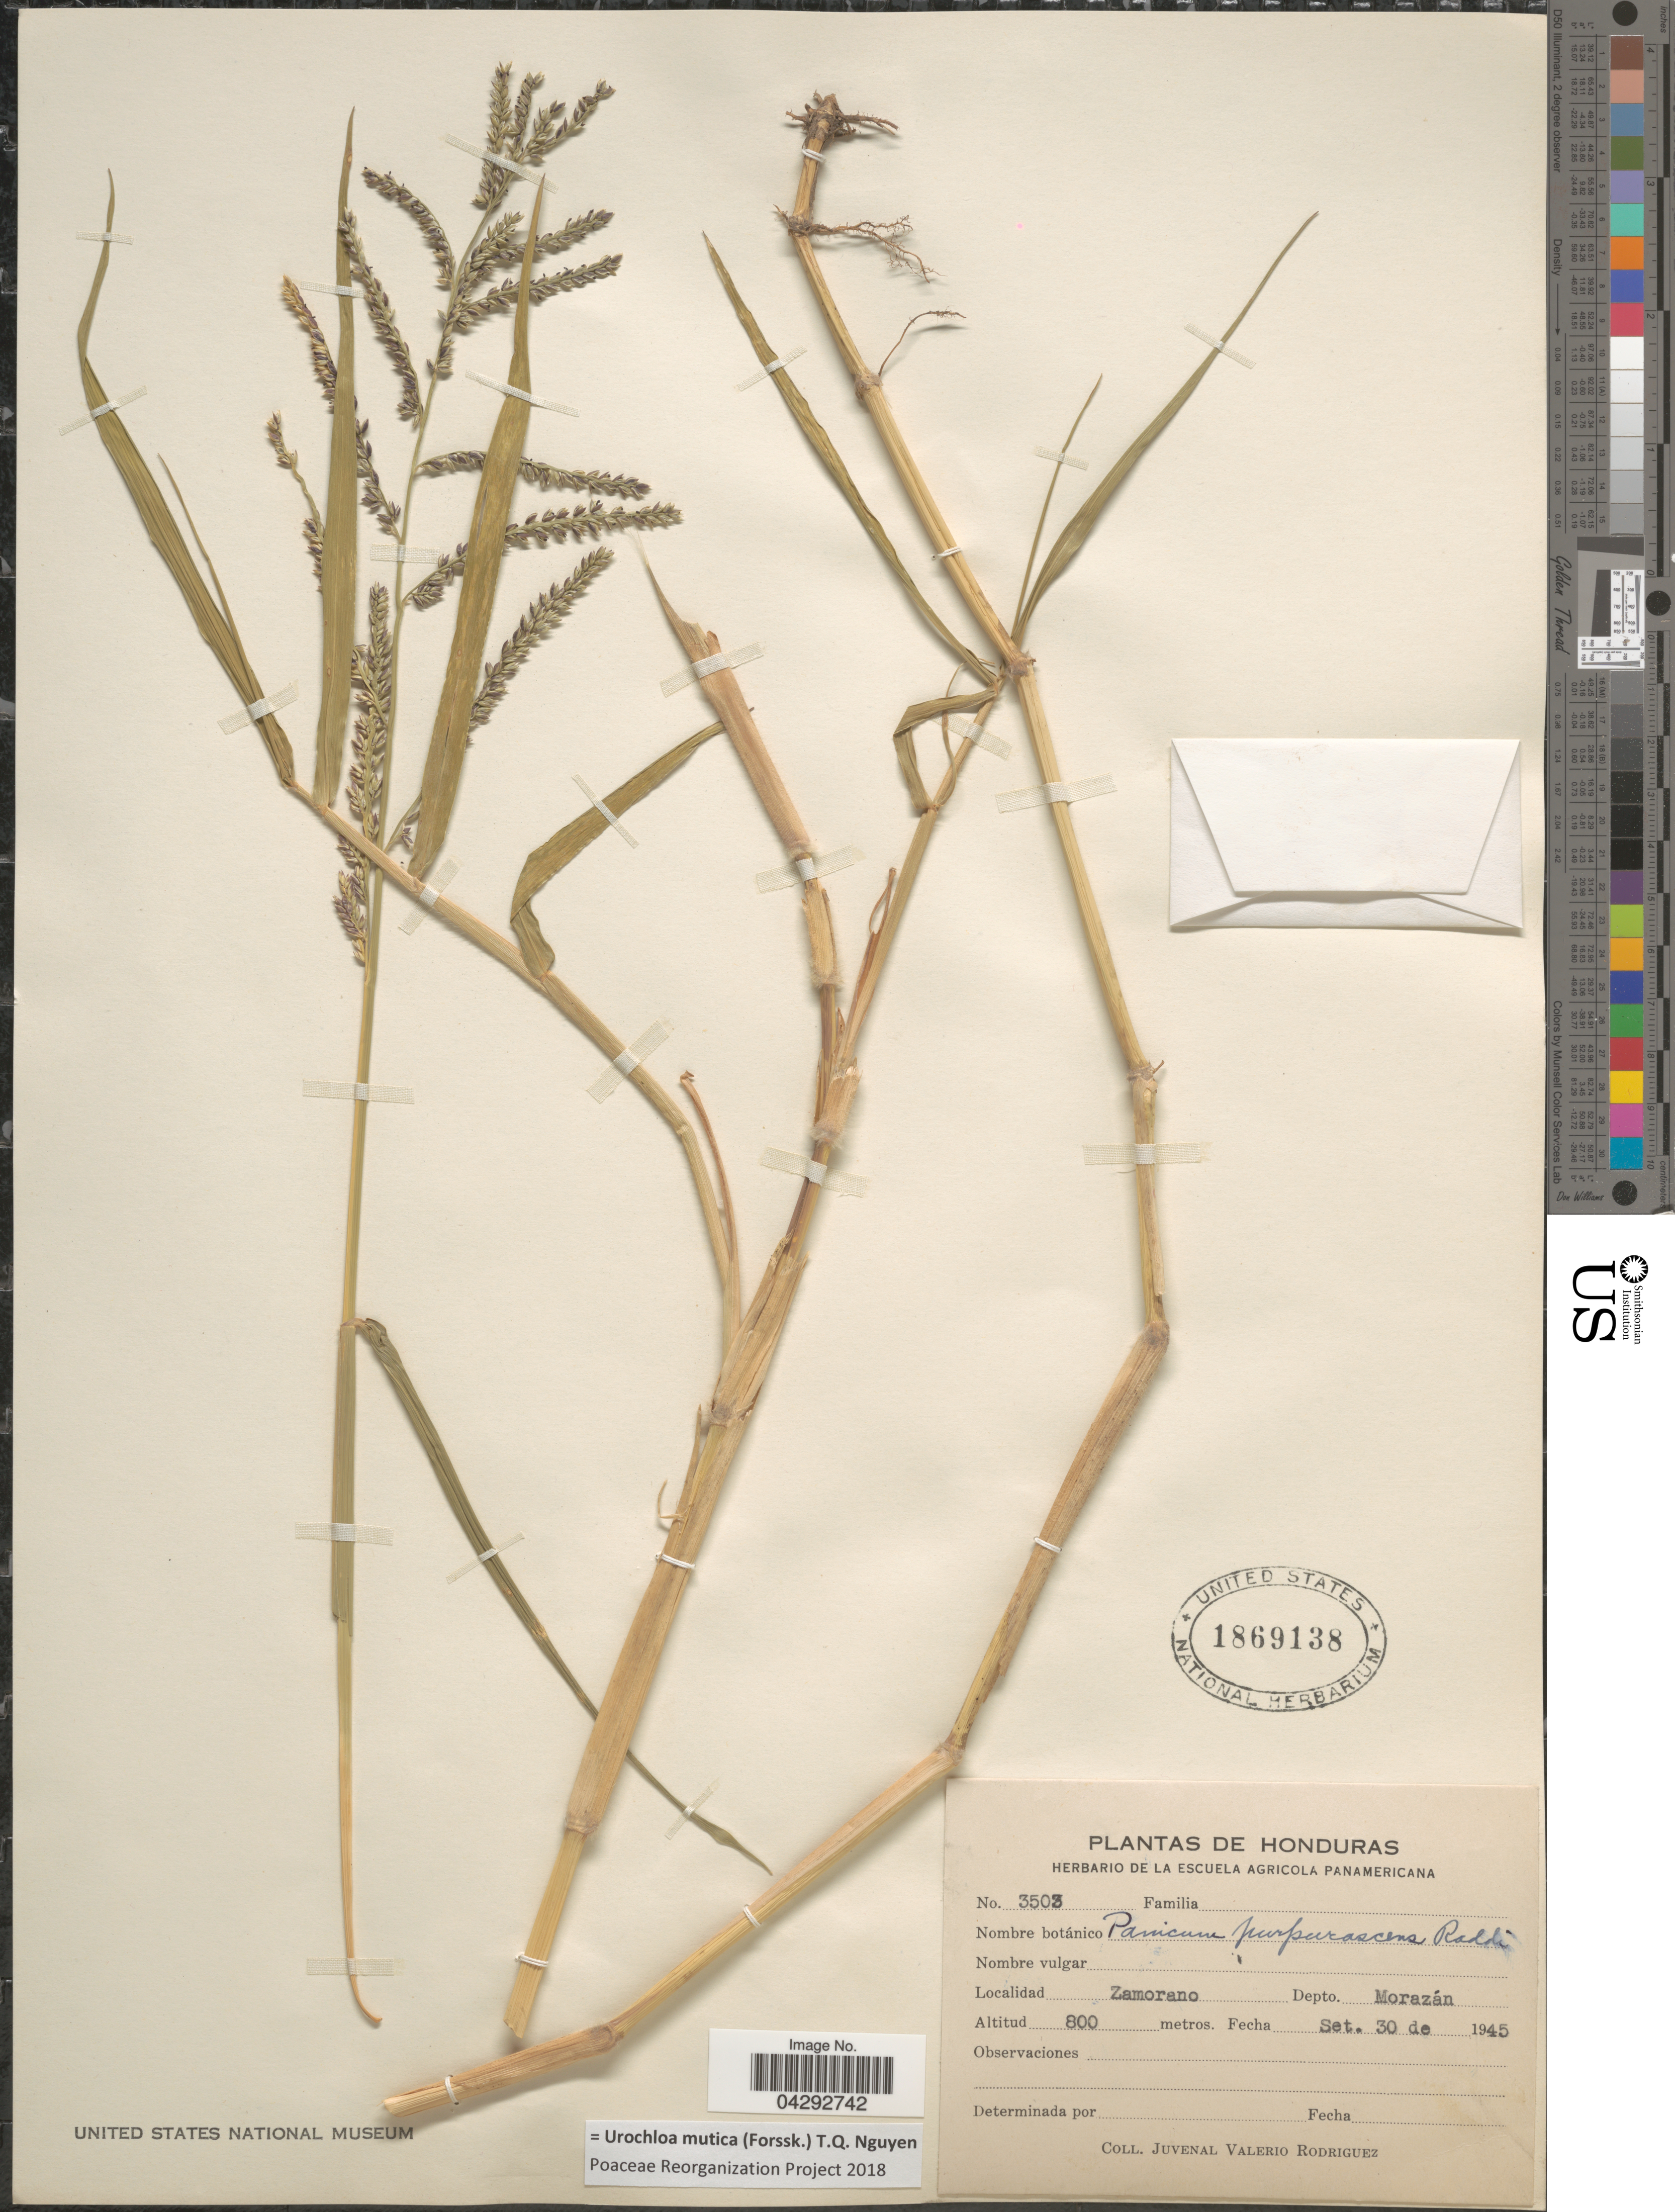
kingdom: Plantae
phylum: Tracheophyta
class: Liliopsida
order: Poales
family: Poaceae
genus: Urochloa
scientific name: Urochloa mutica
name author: (Forssk.) T.Q. Nguyen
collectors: J. Valerio R.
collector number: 3503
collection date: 1945-09-30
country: Honduras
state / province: Fco. Morazán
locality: Zamorano. Depto. Morazán.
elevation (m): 800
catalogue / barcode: US 1869138